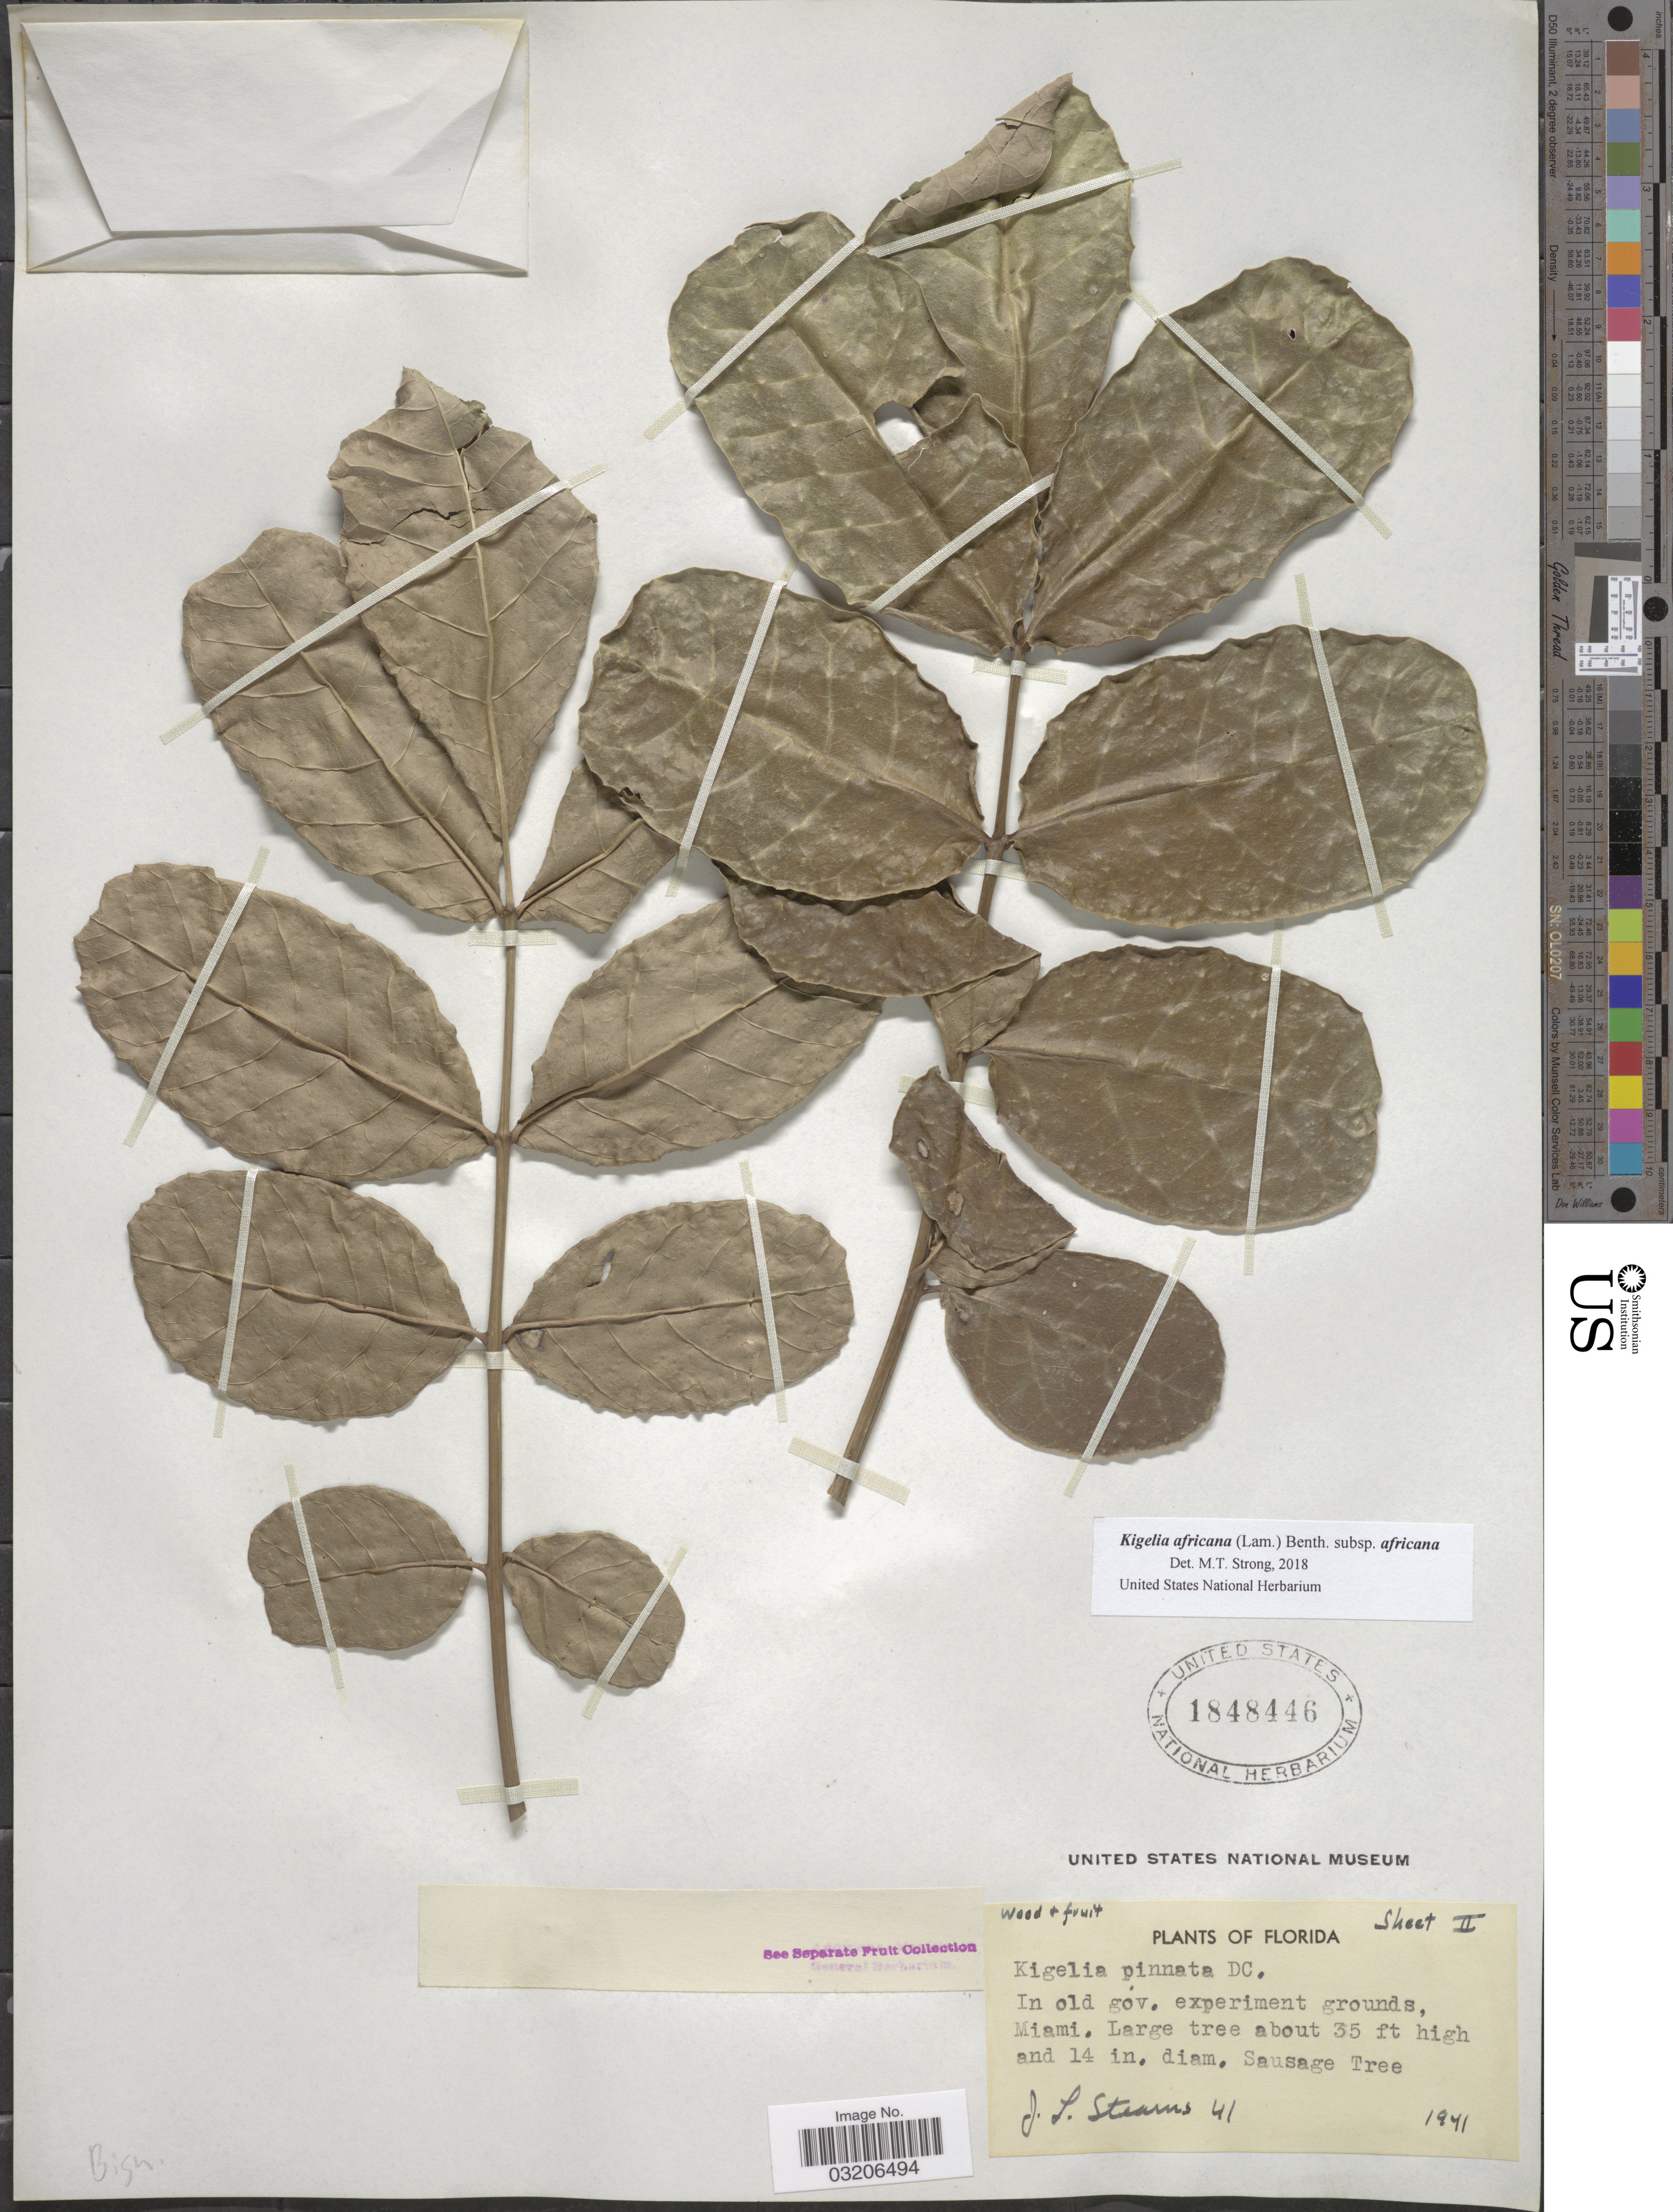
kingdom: Plantae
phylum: Tracheophyta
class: Magnoliopsida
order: Lamiales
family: Bignoniaceae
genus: Kigelia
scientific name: Kigelia africana subsp. africana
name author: (Lam.) Benth.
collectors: J. Stearns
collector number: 41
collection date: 1941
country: United States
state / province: Florida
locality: In old gov. experiment grounds, Miami.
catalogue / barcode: US 1848446